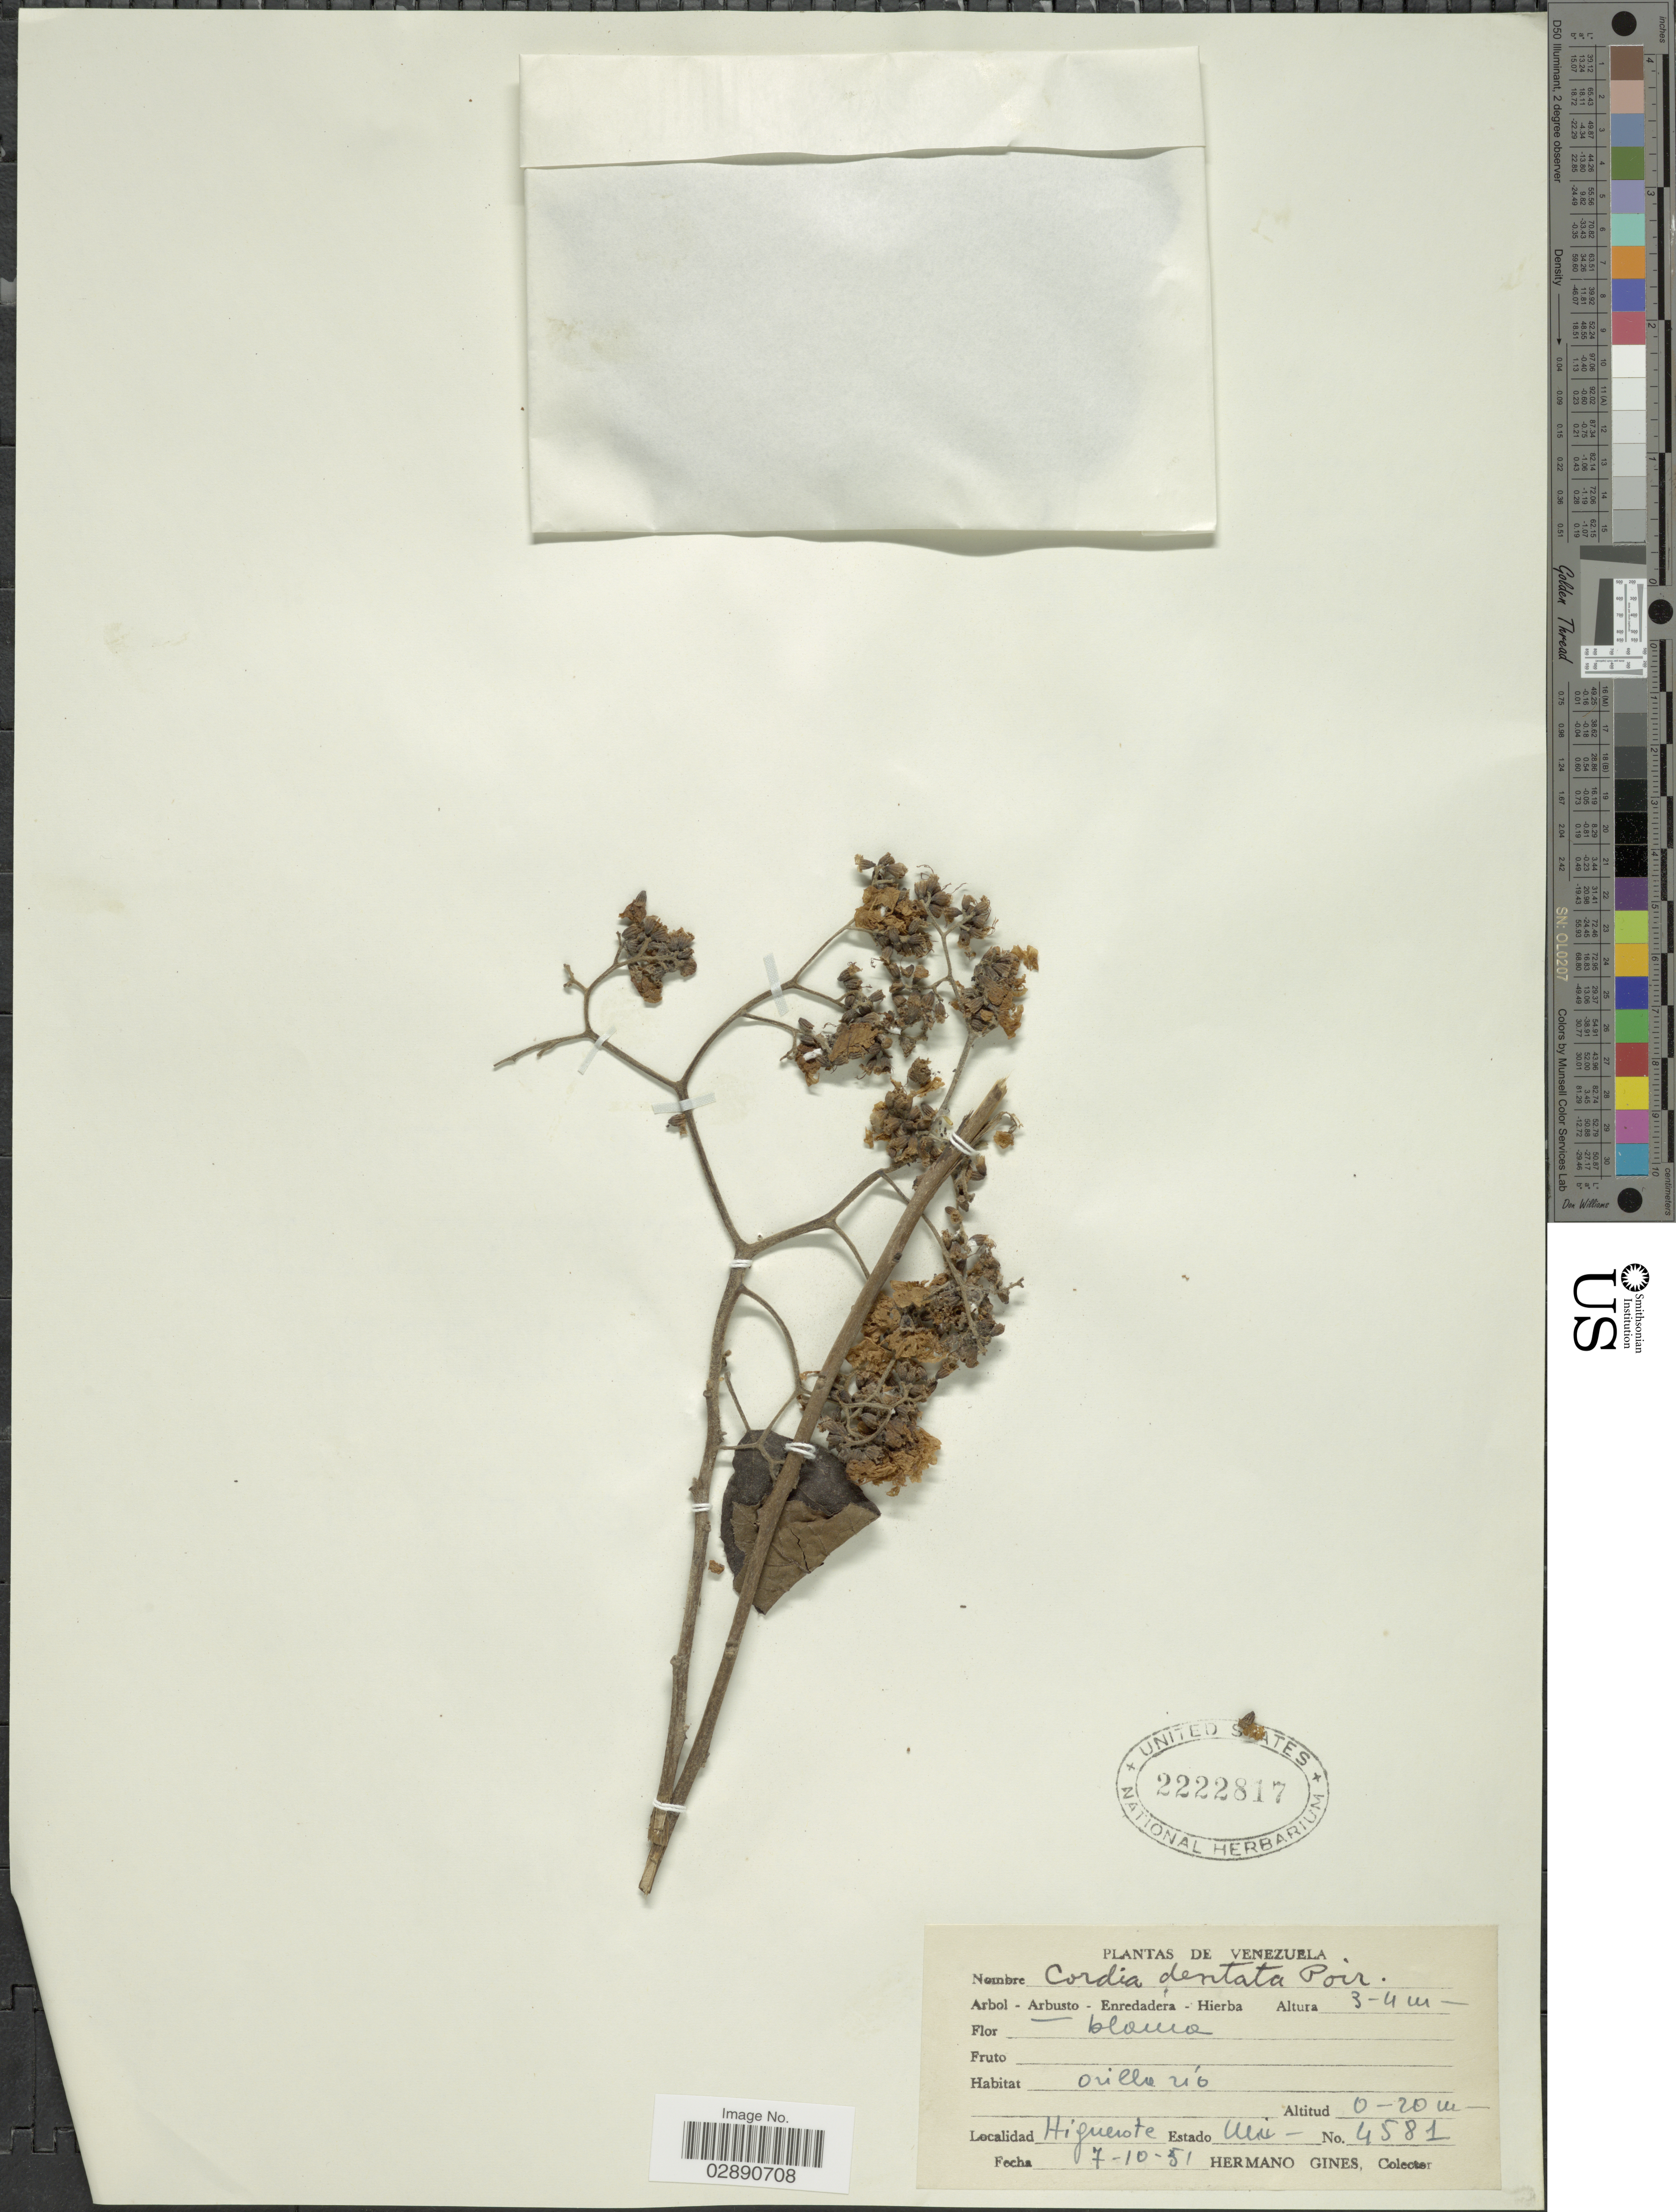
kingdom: Plantae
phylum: Tracheophyta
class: Magnoliopsida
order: Boraginales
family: Cordiaceae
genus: Cordia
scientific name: Cordia dentata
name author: Poir.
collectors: Bro. Gines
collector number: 4581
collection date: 1951-10-07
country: Venezuela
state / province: Miranda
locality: Higuerote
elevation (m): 0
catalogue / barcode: US 2222817